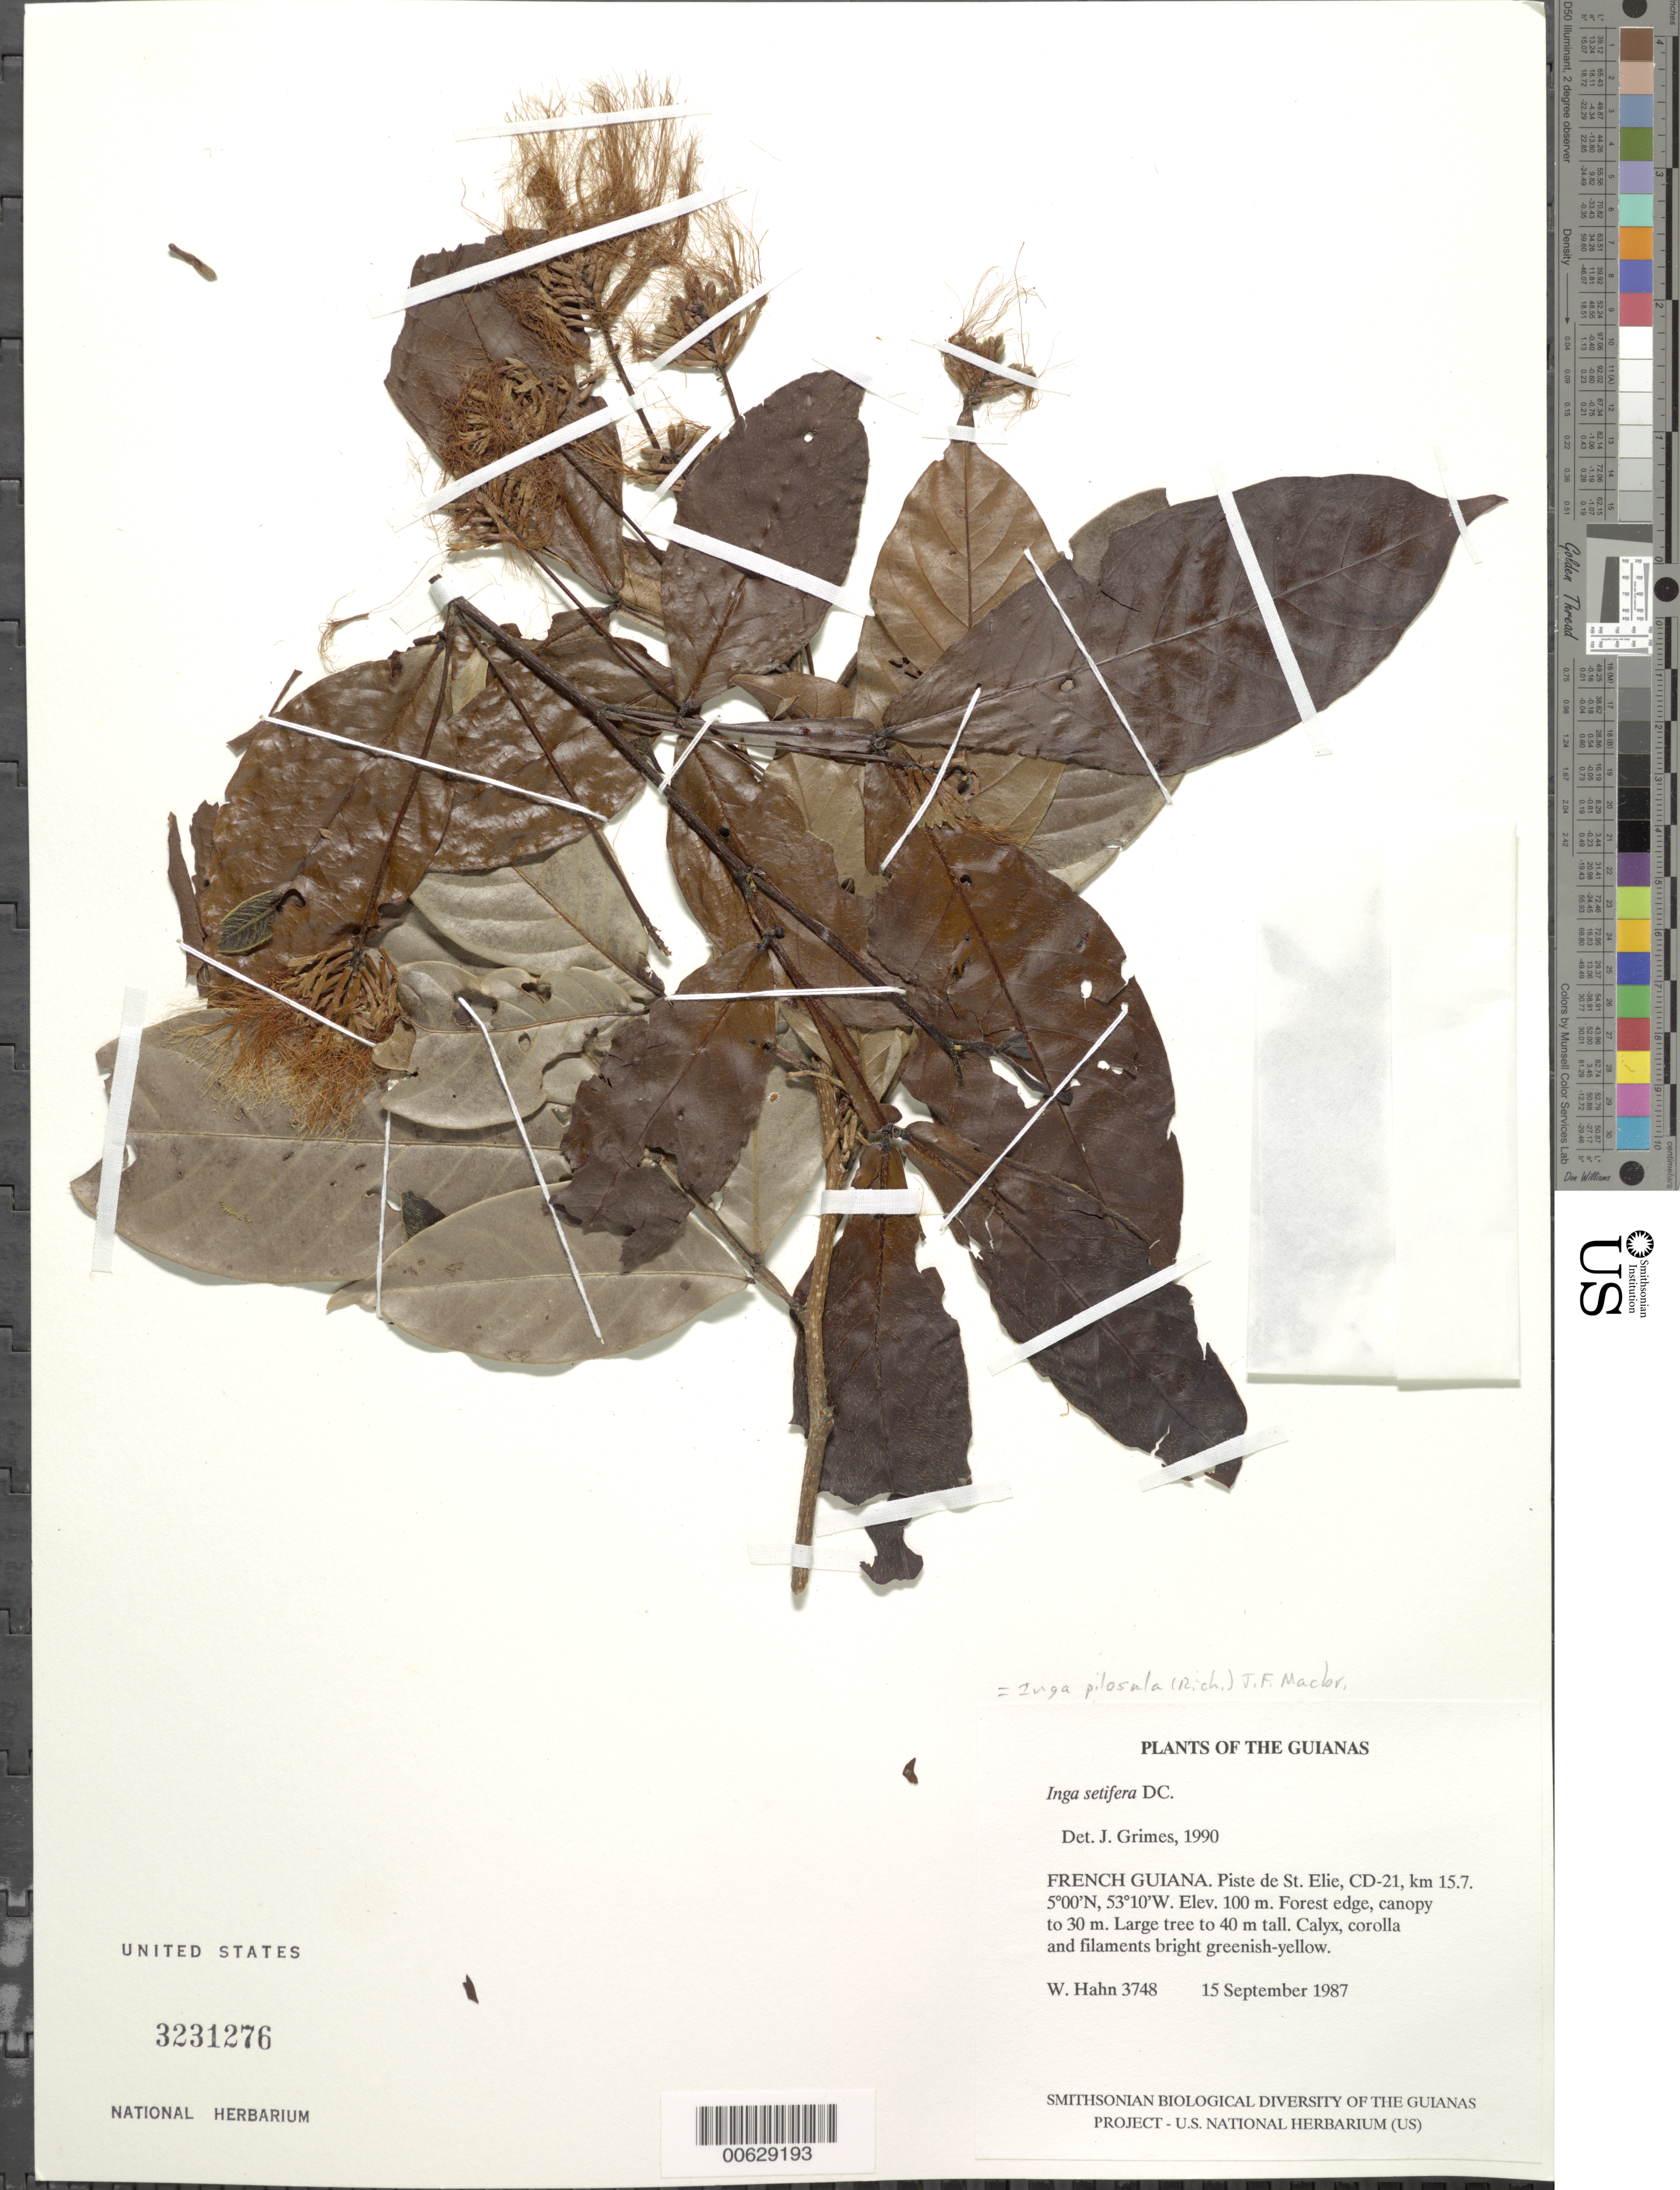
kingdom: Plantae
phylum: Tracheophyta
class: Magnoliopsida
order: Fabales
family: Fabaceae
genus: Inga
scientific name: Inga pilosula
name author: (Rich.) J.F. Macbr.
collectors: W. Hahn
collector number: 3748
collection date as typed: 15 September 1987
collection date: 1987-09-15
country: French Guiana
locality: Piste de St. Elie, CD-21, km 15.7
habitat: Forest edge, canopy to 30 m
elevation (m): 100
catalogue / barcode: US 3231276